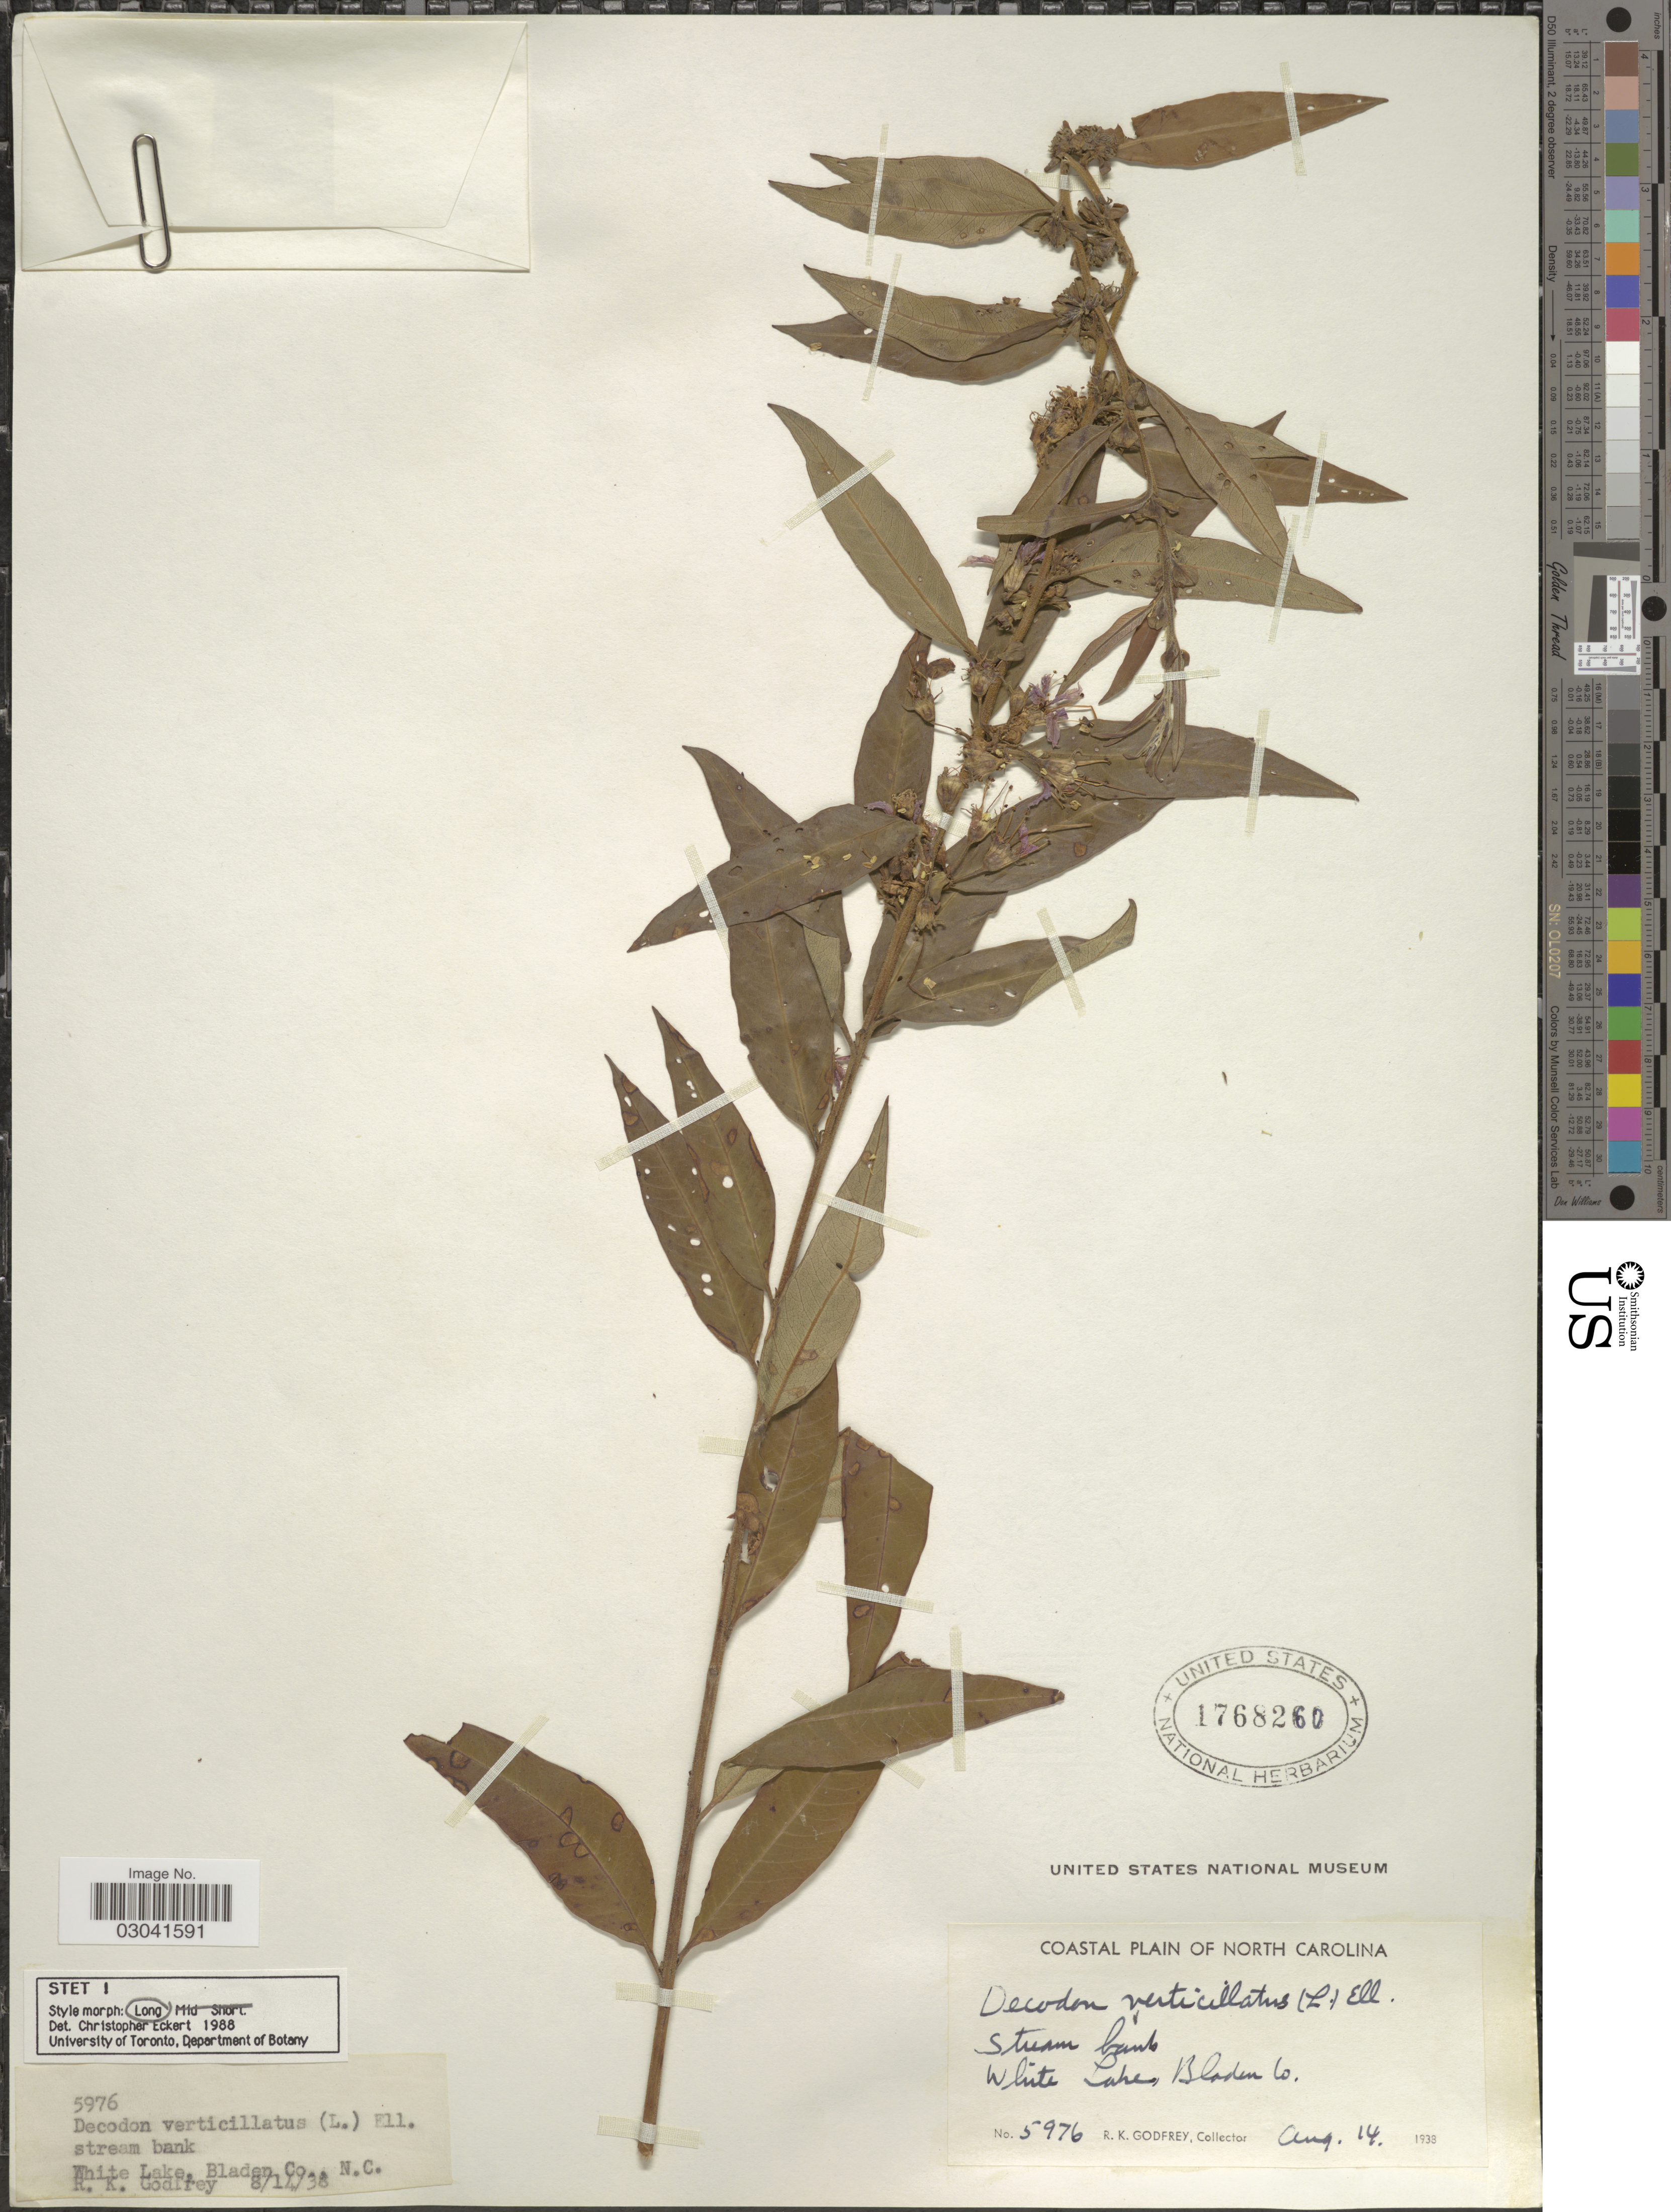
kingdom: Plantae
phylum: Tracheophyta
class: Magnoliopsida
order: Myrtales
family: Lythraceae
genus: Decodon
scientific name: Decodon verticillatus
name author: (L.) Elliott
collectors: R. K. Godfrey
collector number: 5976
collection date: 1938-08-14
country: United States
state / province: North Carolina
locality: Coastal Plain of North Carolina. White Lake, Bladen Co.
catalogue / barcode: US 1768260